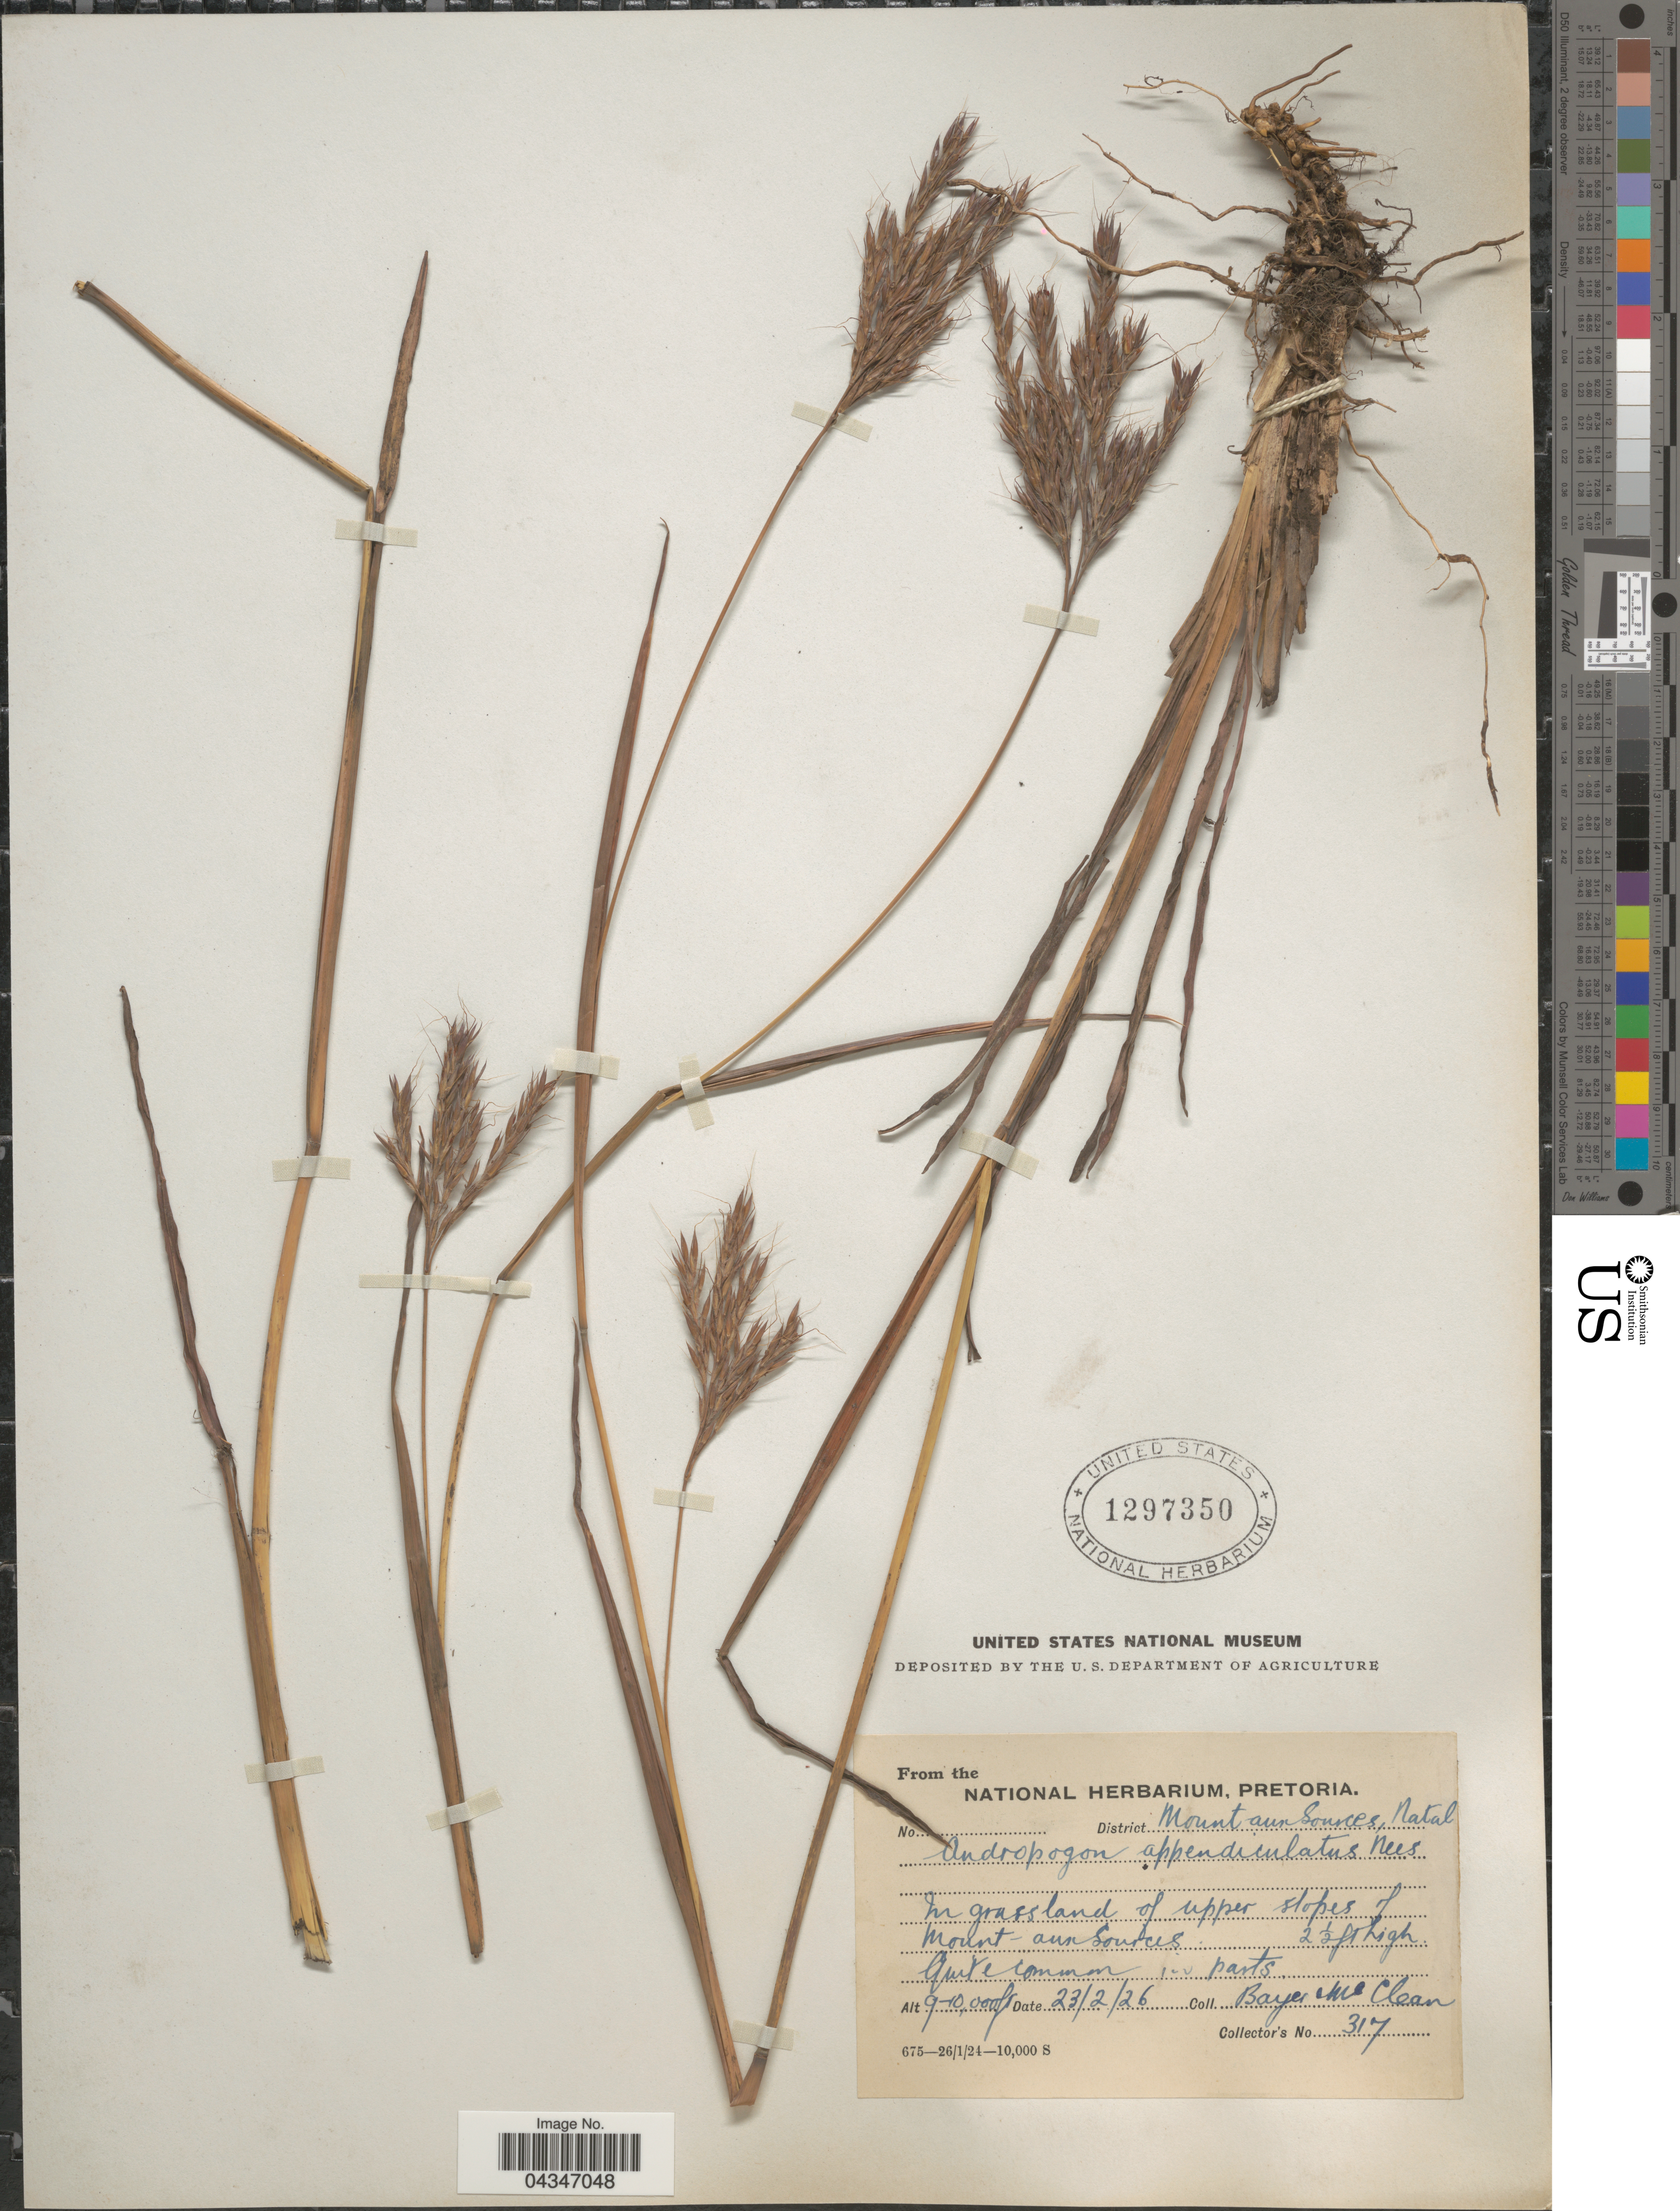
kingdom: Plantae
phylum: Tracheophyta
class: Liliopsida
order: Poales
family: Poaceae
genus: Andropogon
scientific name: Andropogon appendiculatus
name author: Nees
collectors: Bayer & McClean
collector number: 317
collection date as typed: Transcribed d/m/y: 23/2/26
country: South Africa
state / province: KwaZulu-Natal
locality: District Mount-aux-Sources, Natal. In grassland of upper slopes of Mount-aux-Sources.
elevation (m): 2743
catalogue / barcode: US 1297350